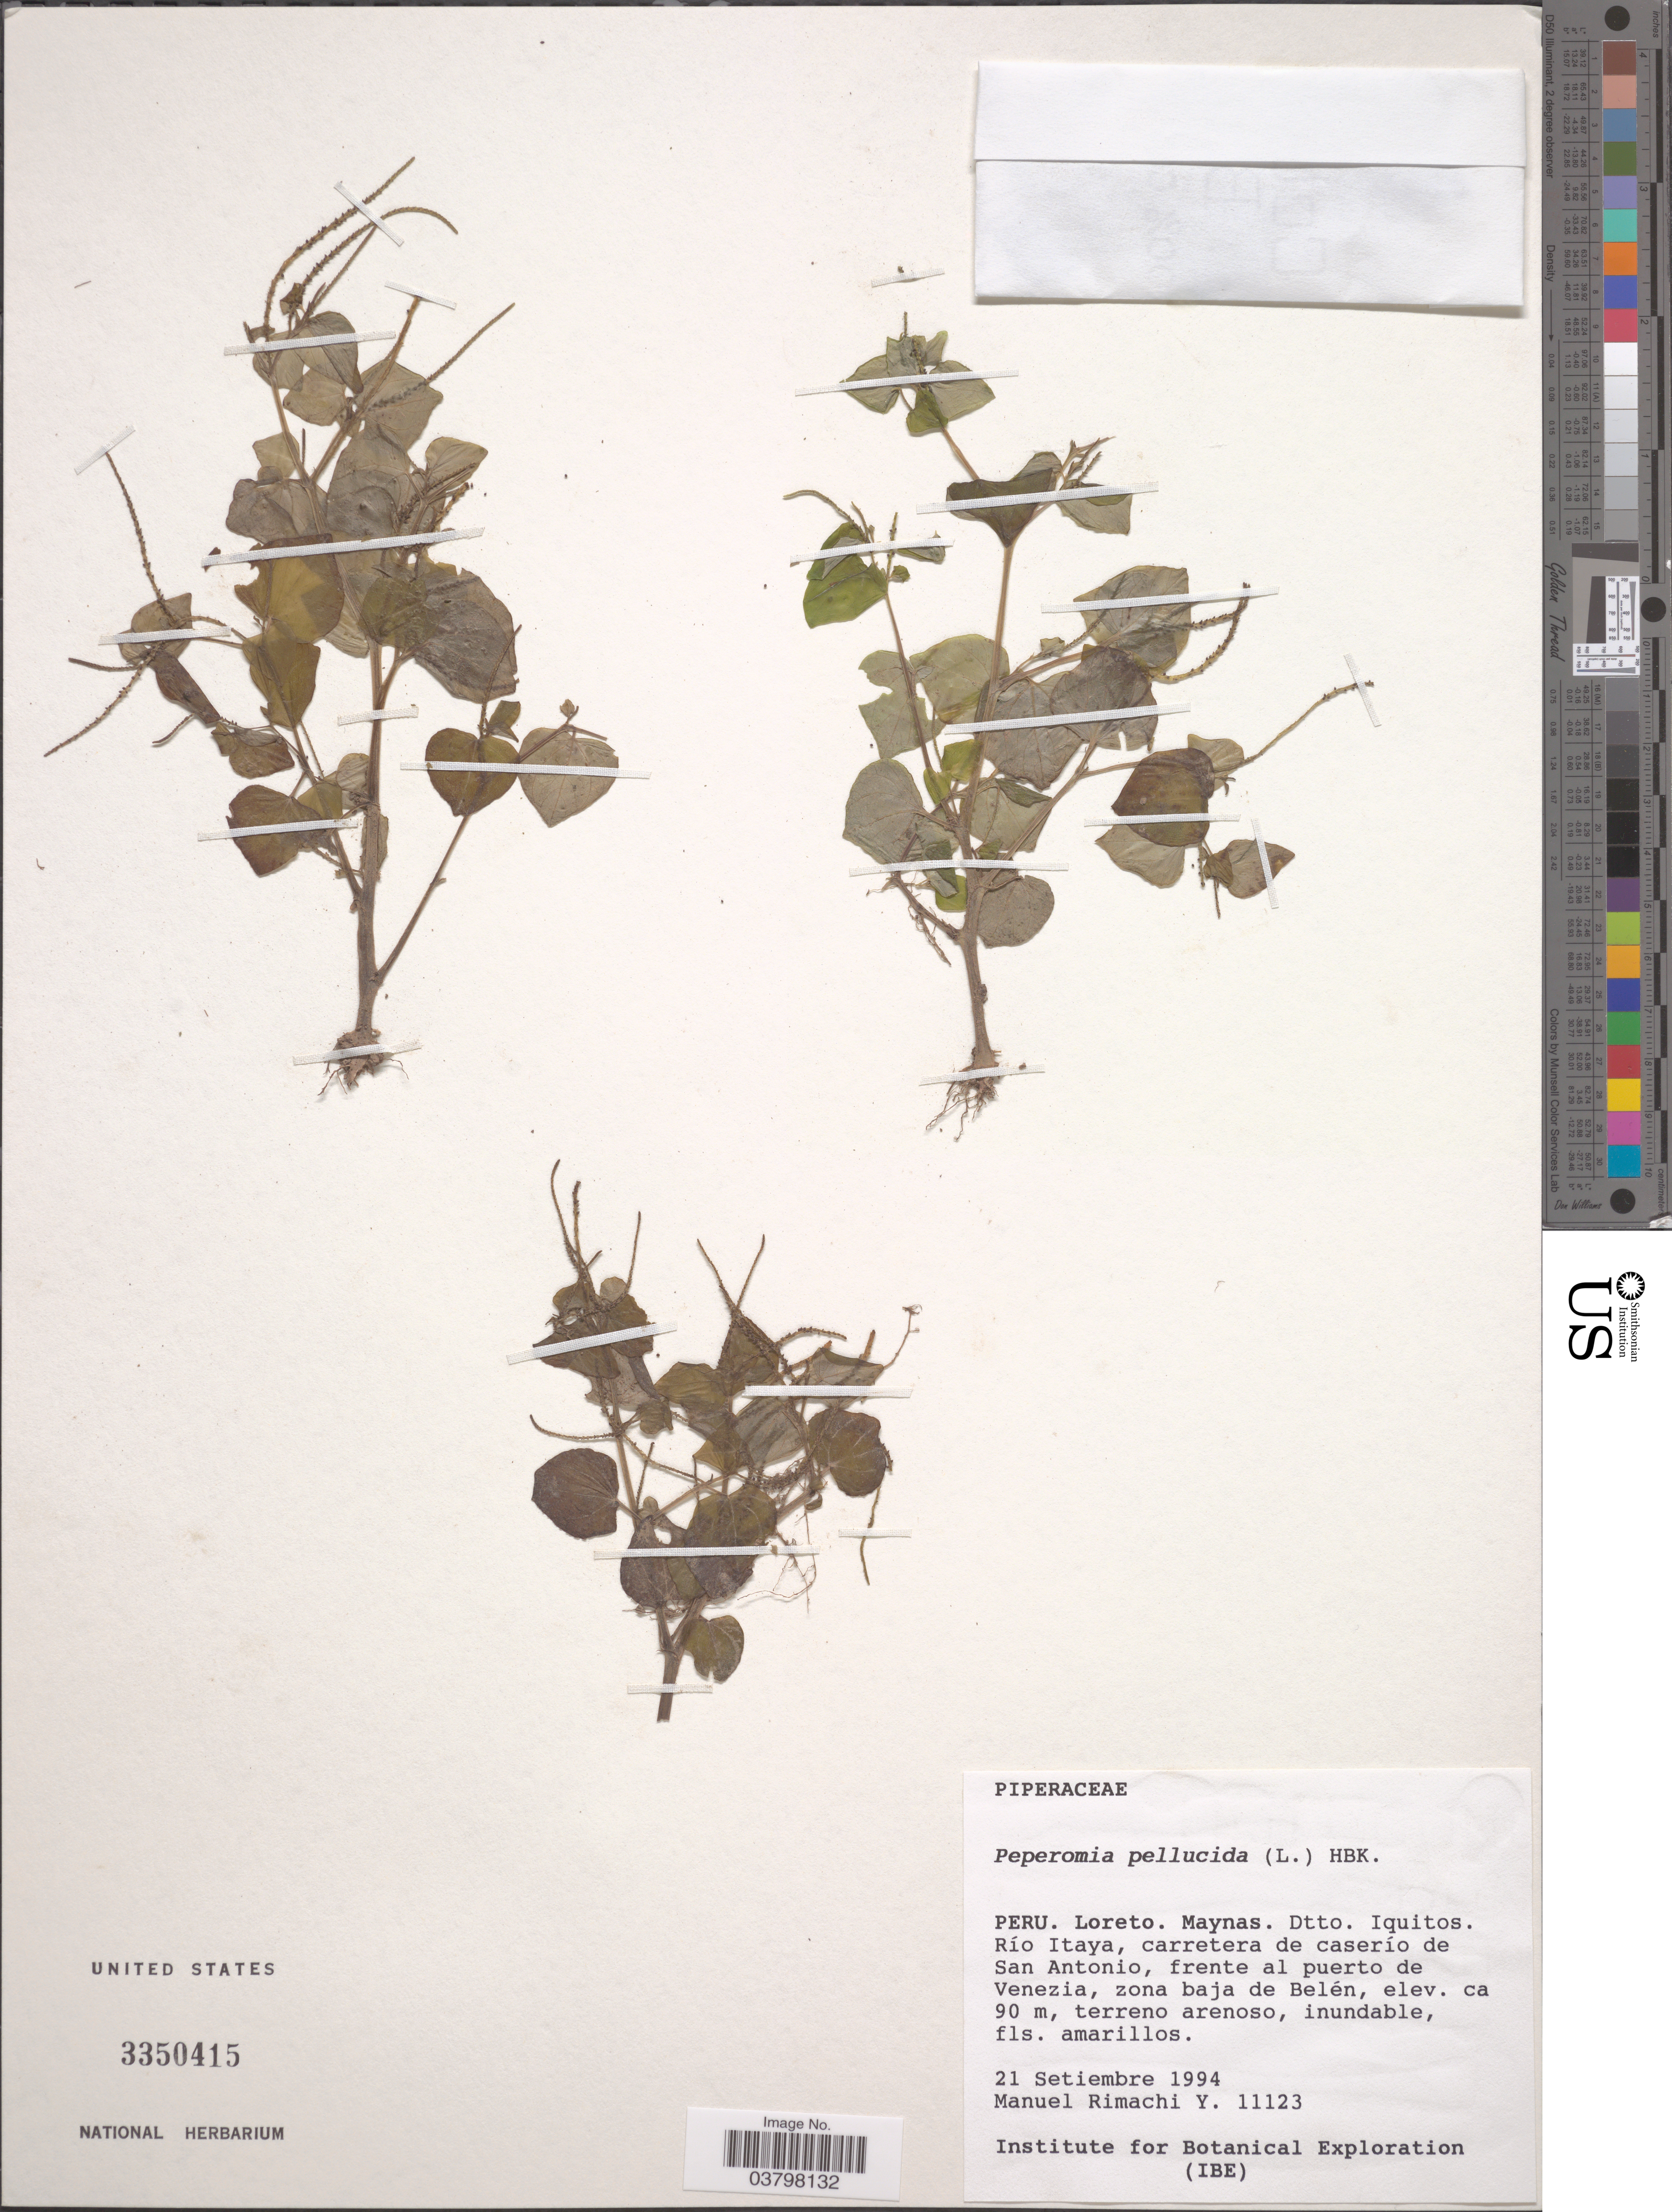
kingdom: Plantae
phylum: Tracheophyta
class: Magnoliopsida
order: Piperales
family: Piperaceae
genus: Peperomia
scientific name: Peperomia pellucida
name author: (L.) Kunth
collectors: M. Rimachi Y.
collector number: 11123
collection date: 1994-09-21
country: Peru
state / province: Loreto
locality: Maynas. Dtto. Iquitos. Río Itaya, carretera de caserío de San Antonio, frente al puerto de Venezia, zona baja de Belén.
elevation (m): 90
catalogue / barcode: US 3350415